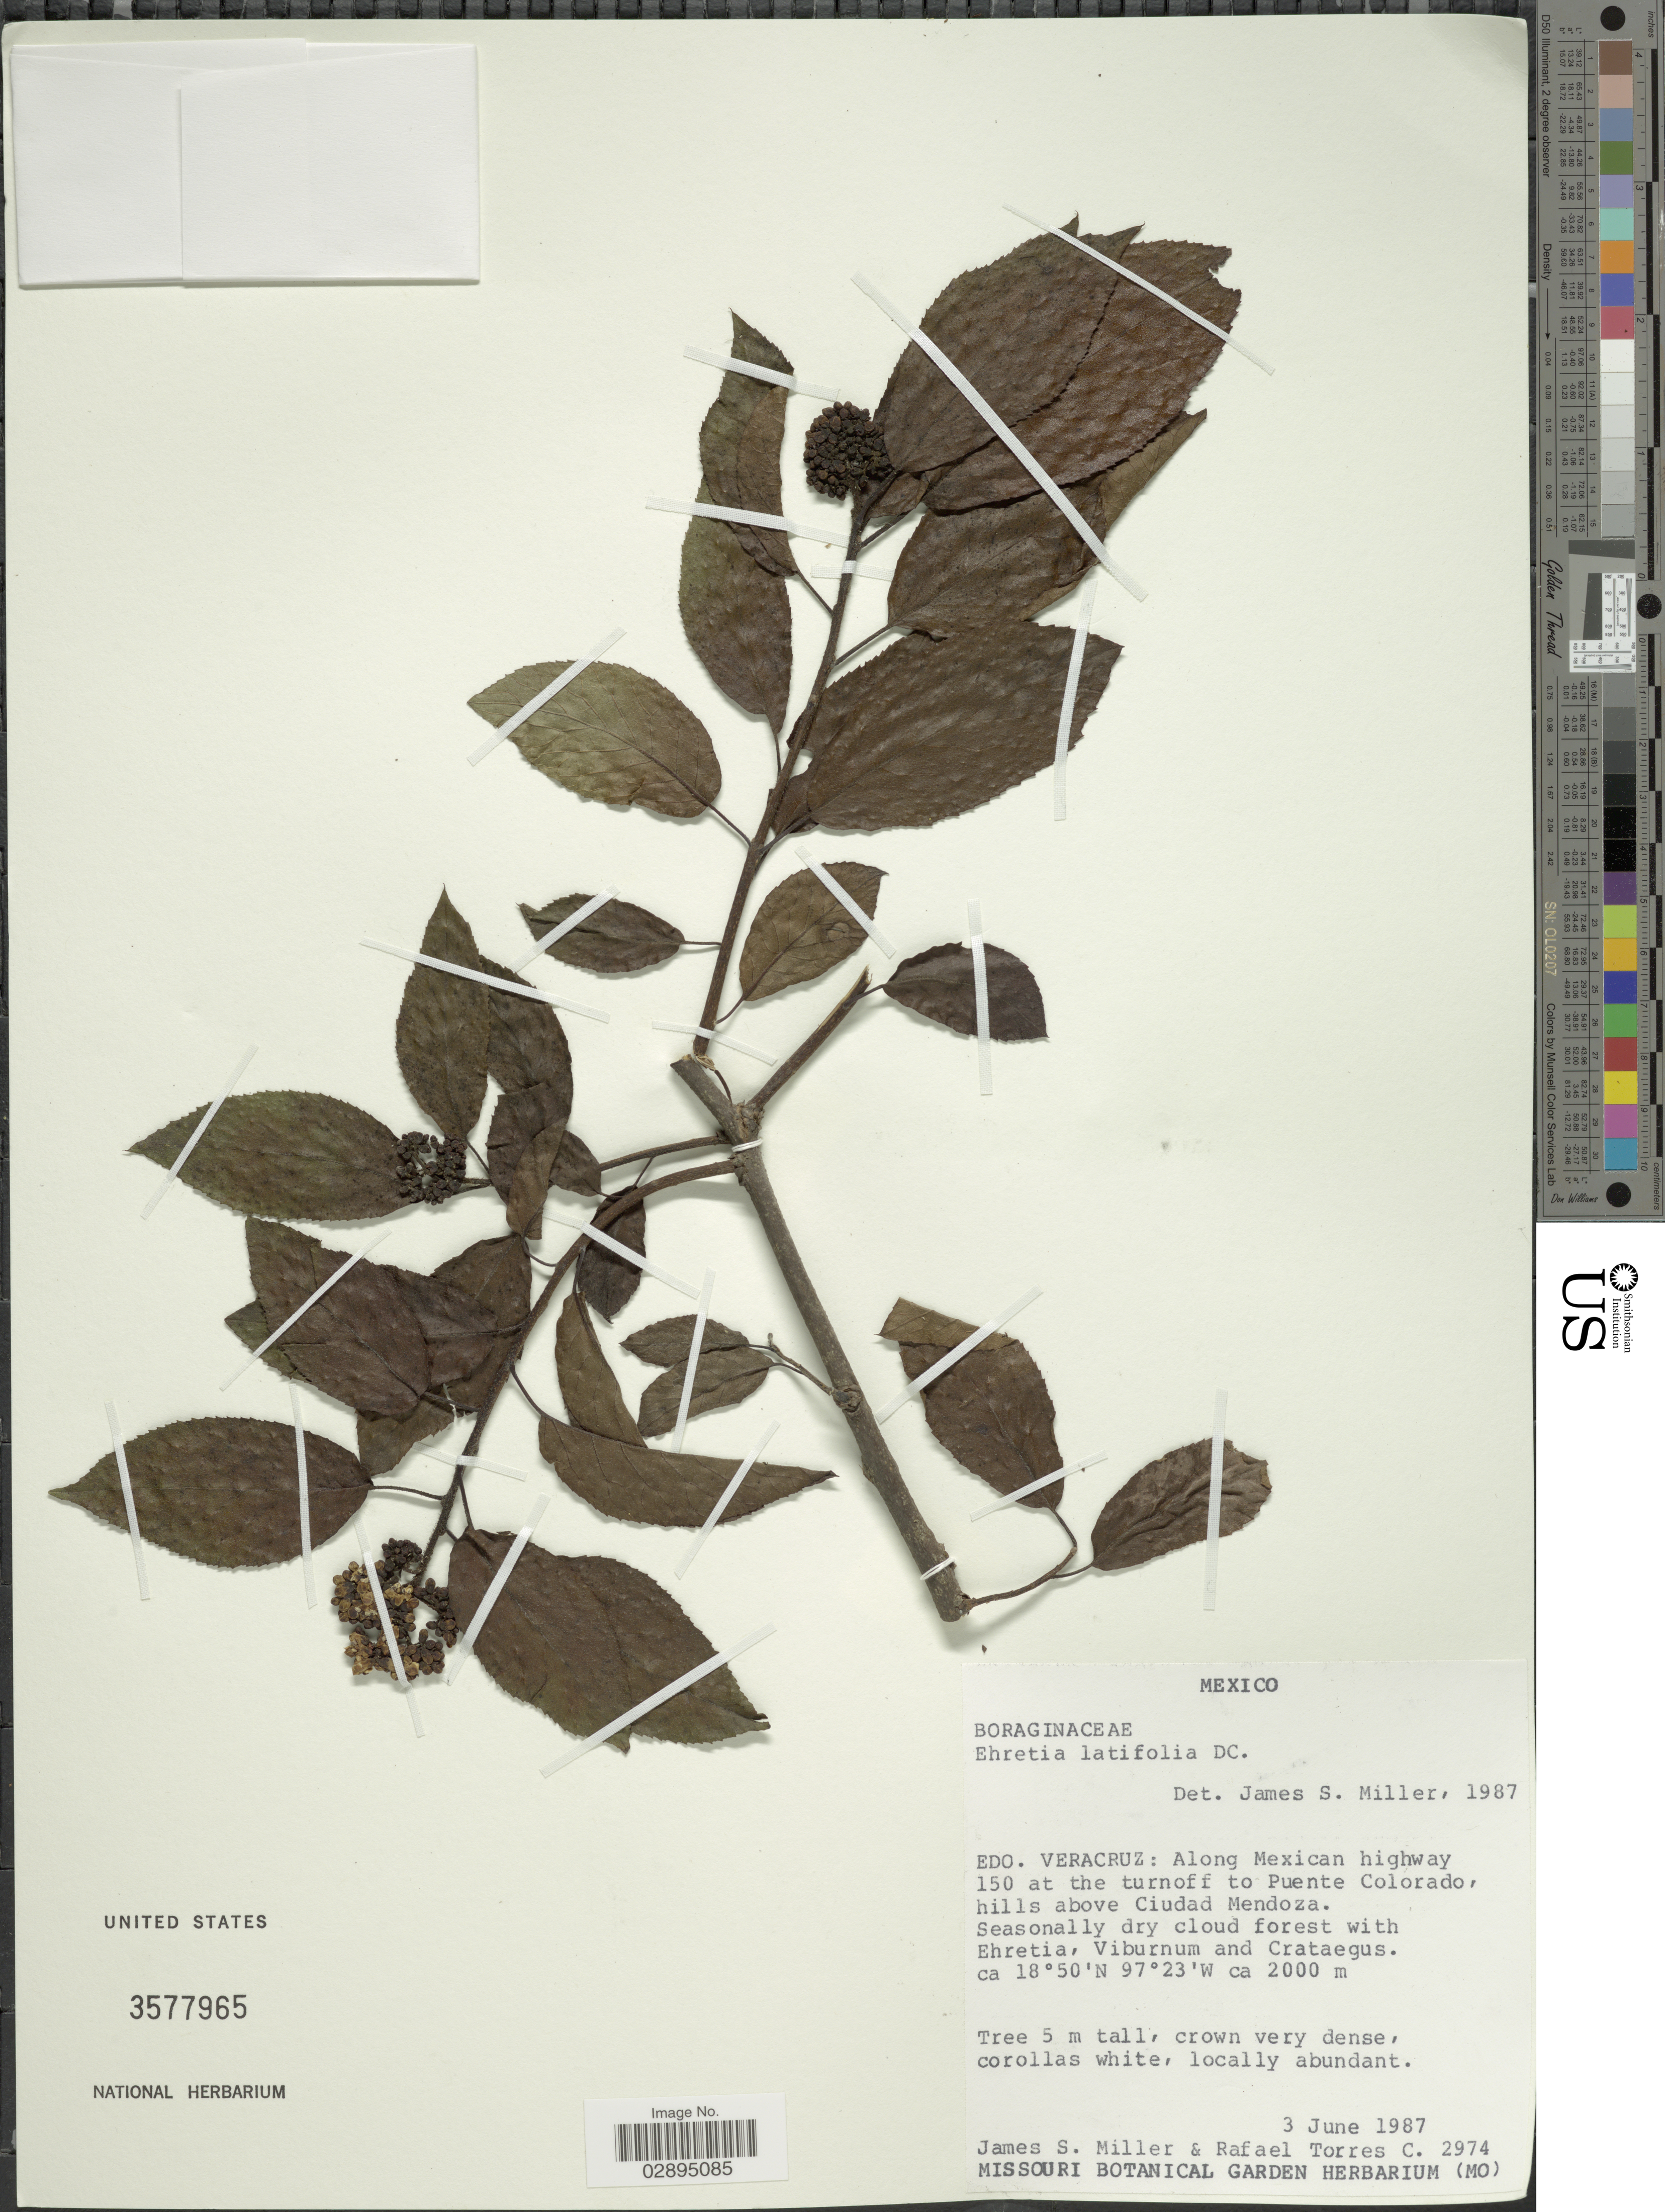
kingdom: Plantae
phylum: Tracheophyta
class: Magnoliopsida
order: Boraginales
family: Ehretiaceae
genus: Ehretia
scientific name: Ehretia latifolia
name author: DC.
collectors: J. S. Miller & R. Torres C.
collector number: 2974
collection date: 1987-06-03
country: Mexico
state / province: Veracruz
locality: Edo. Veracruz: Along Mexican highway 150 at the turnoff to Puente Colorado, hills above Ciudad Mendoza.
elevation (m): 2000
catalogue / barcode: US 3577965